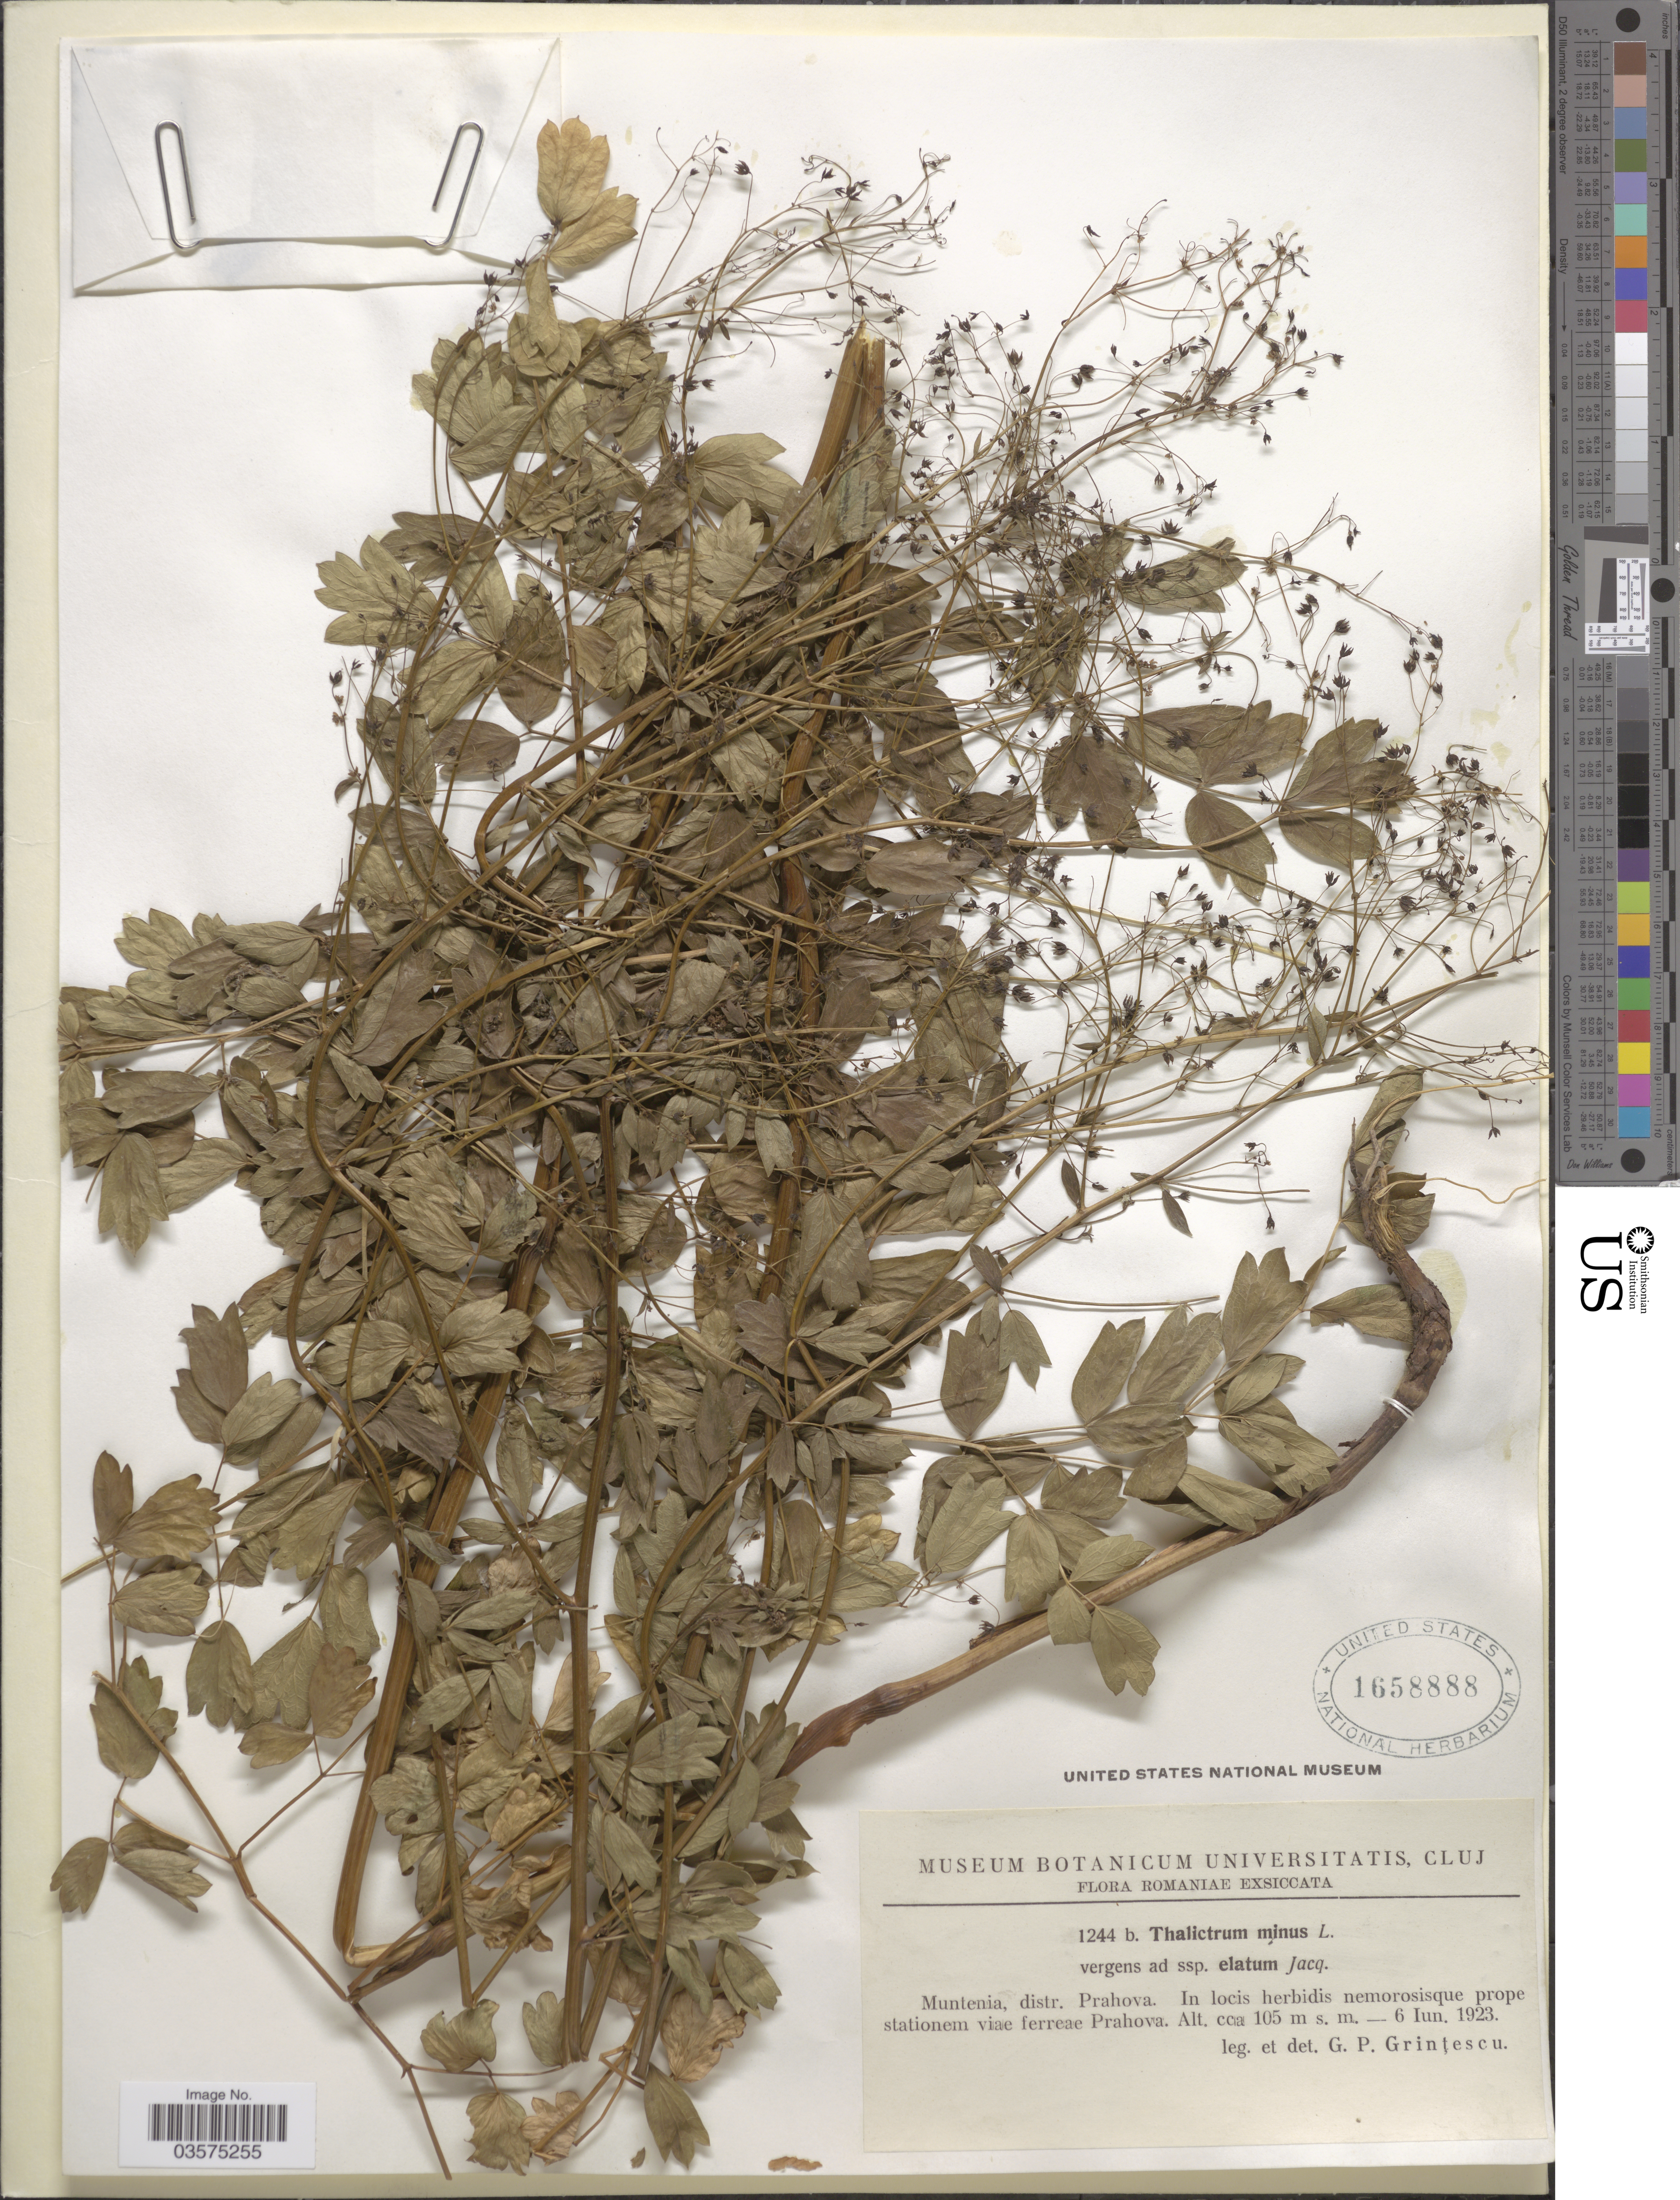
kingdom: Plantae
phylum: Tracheophyta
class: Magnoliopsida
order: Ranunculales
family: Ranunculaceae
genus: Thalictrum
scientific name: Thalictrum minus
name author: L.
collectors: G. Grintescu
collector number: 1244b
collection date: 1923-06-06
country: Romania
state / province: Prahova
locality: Muntenia, distr. Prahova. In locis herbidis nemorosisque prope stationem viae ferreae Prahova.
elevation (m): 105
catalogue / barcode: US 1658888